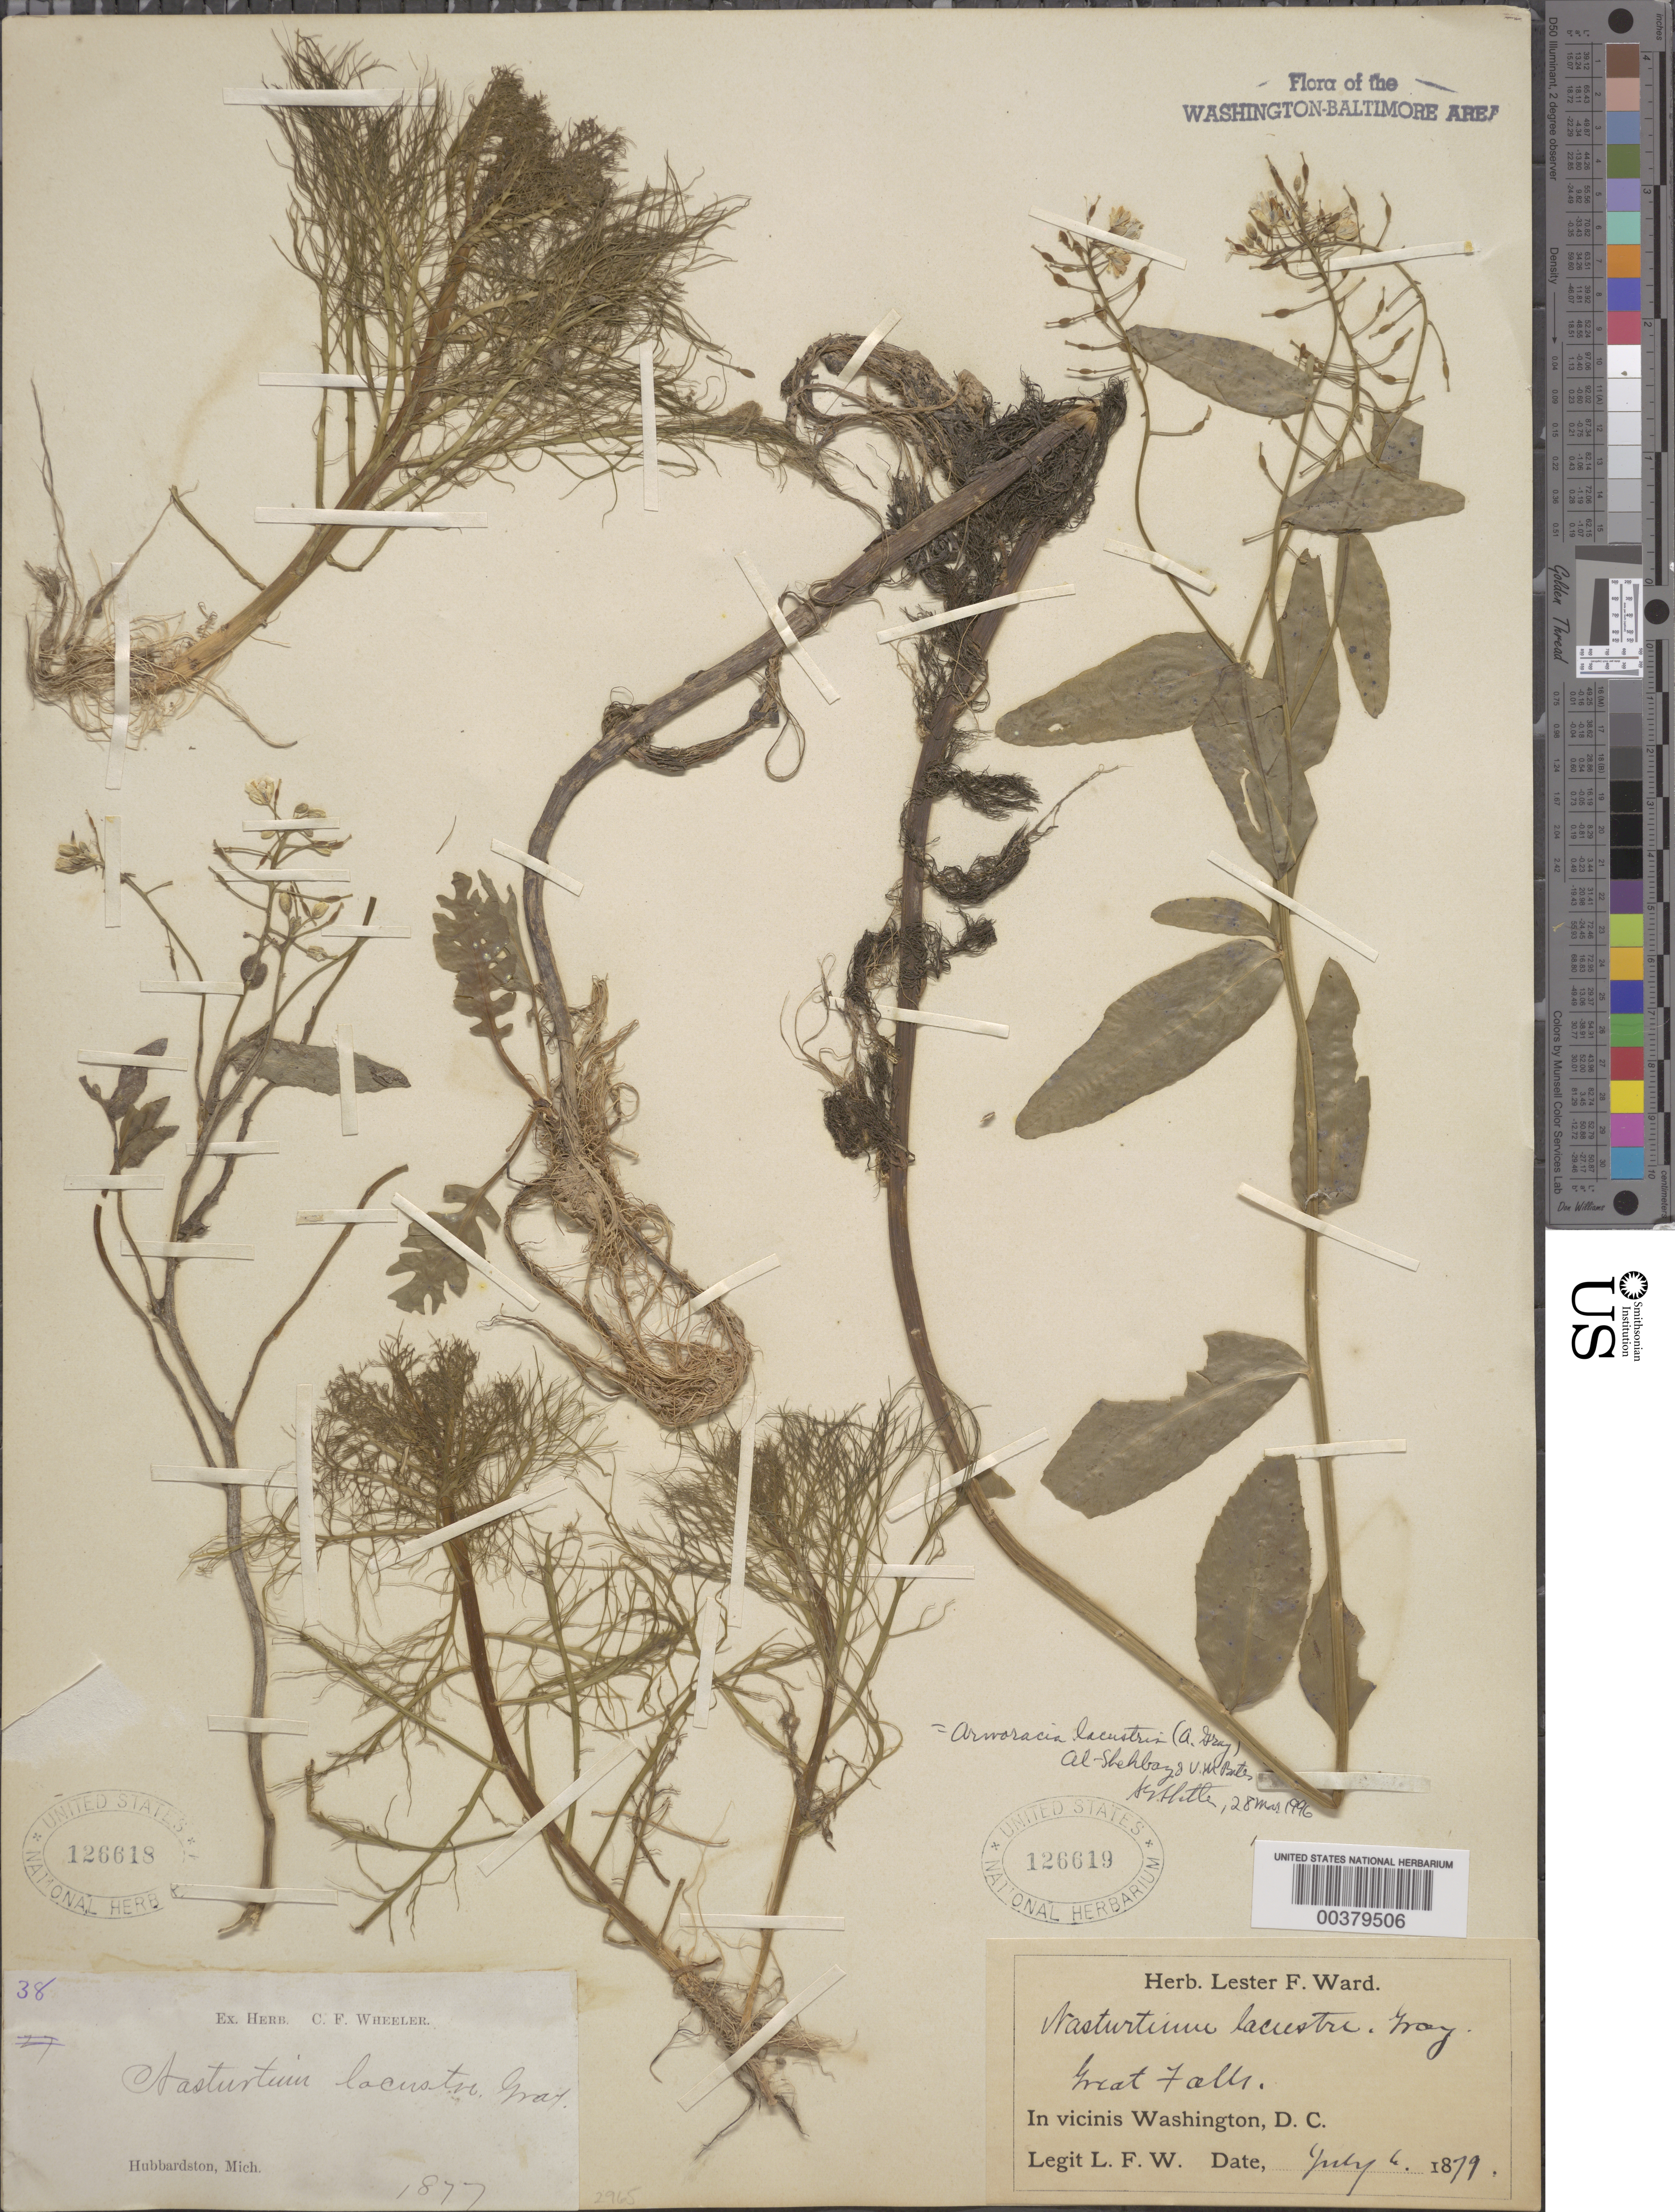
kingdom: Plantae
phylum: Tracheophyta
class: Magnoliopsida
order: Brassicales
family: Brassicaceae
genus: Rorippa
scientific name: Rorippa aquatica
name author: (Eaton) E.J. Palmer & Steyerm.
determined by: Strong, Mark T., (BOT), Smithsonian Institution - National Museum of Natural History (UNITED STATES)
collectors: L. F. Ward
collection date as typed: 06 Jul 1879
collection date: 1879-07-06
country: United States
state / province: Maryland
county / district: Montgomery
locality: Great Falls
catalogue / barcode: US 126619